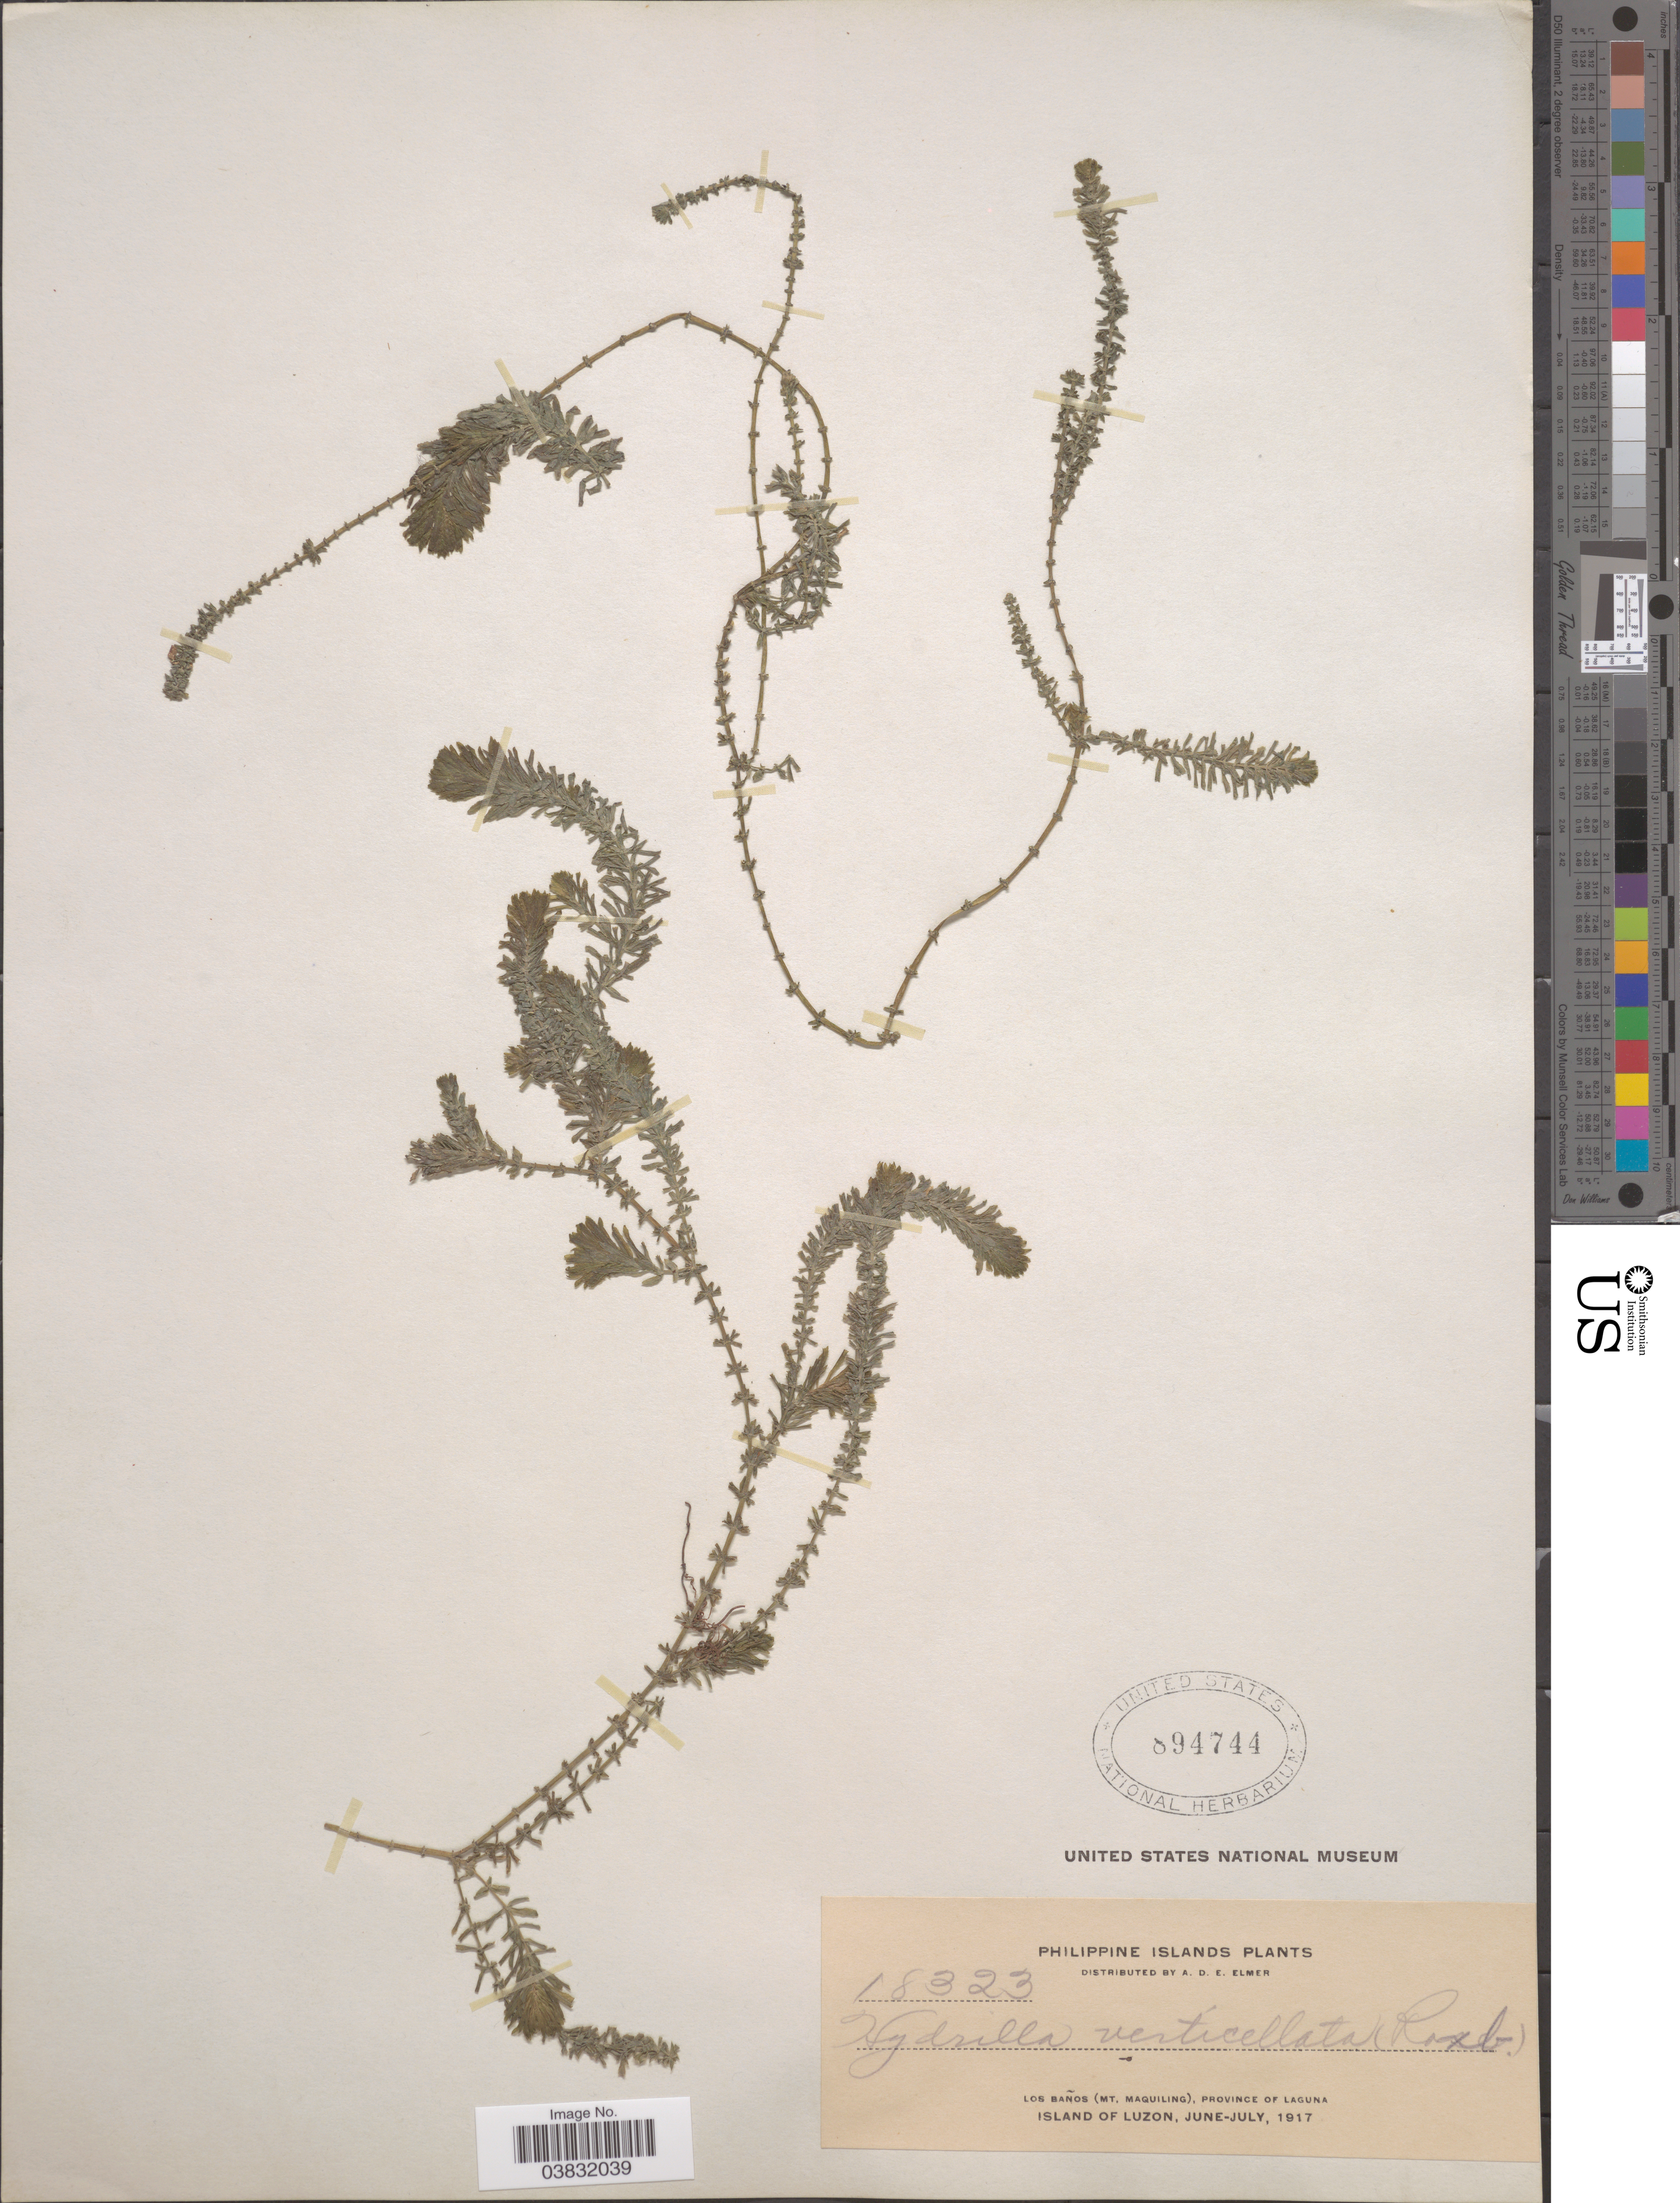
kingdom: Plantae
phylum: Tracheophyta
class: Liliopsida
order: Alismatales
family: Hydrocharitaceae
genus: Hydrilla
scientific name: Hydrilla verticillata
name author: (L. f.) Royle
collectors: A. D. E. Elmer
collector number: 18323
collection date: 1917-06/1917-07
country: Philippines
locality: Philippine Islands. Los Baños (Mt. Maquiling), Province of Laguna. Island of Luzon.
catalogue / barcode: US 894744